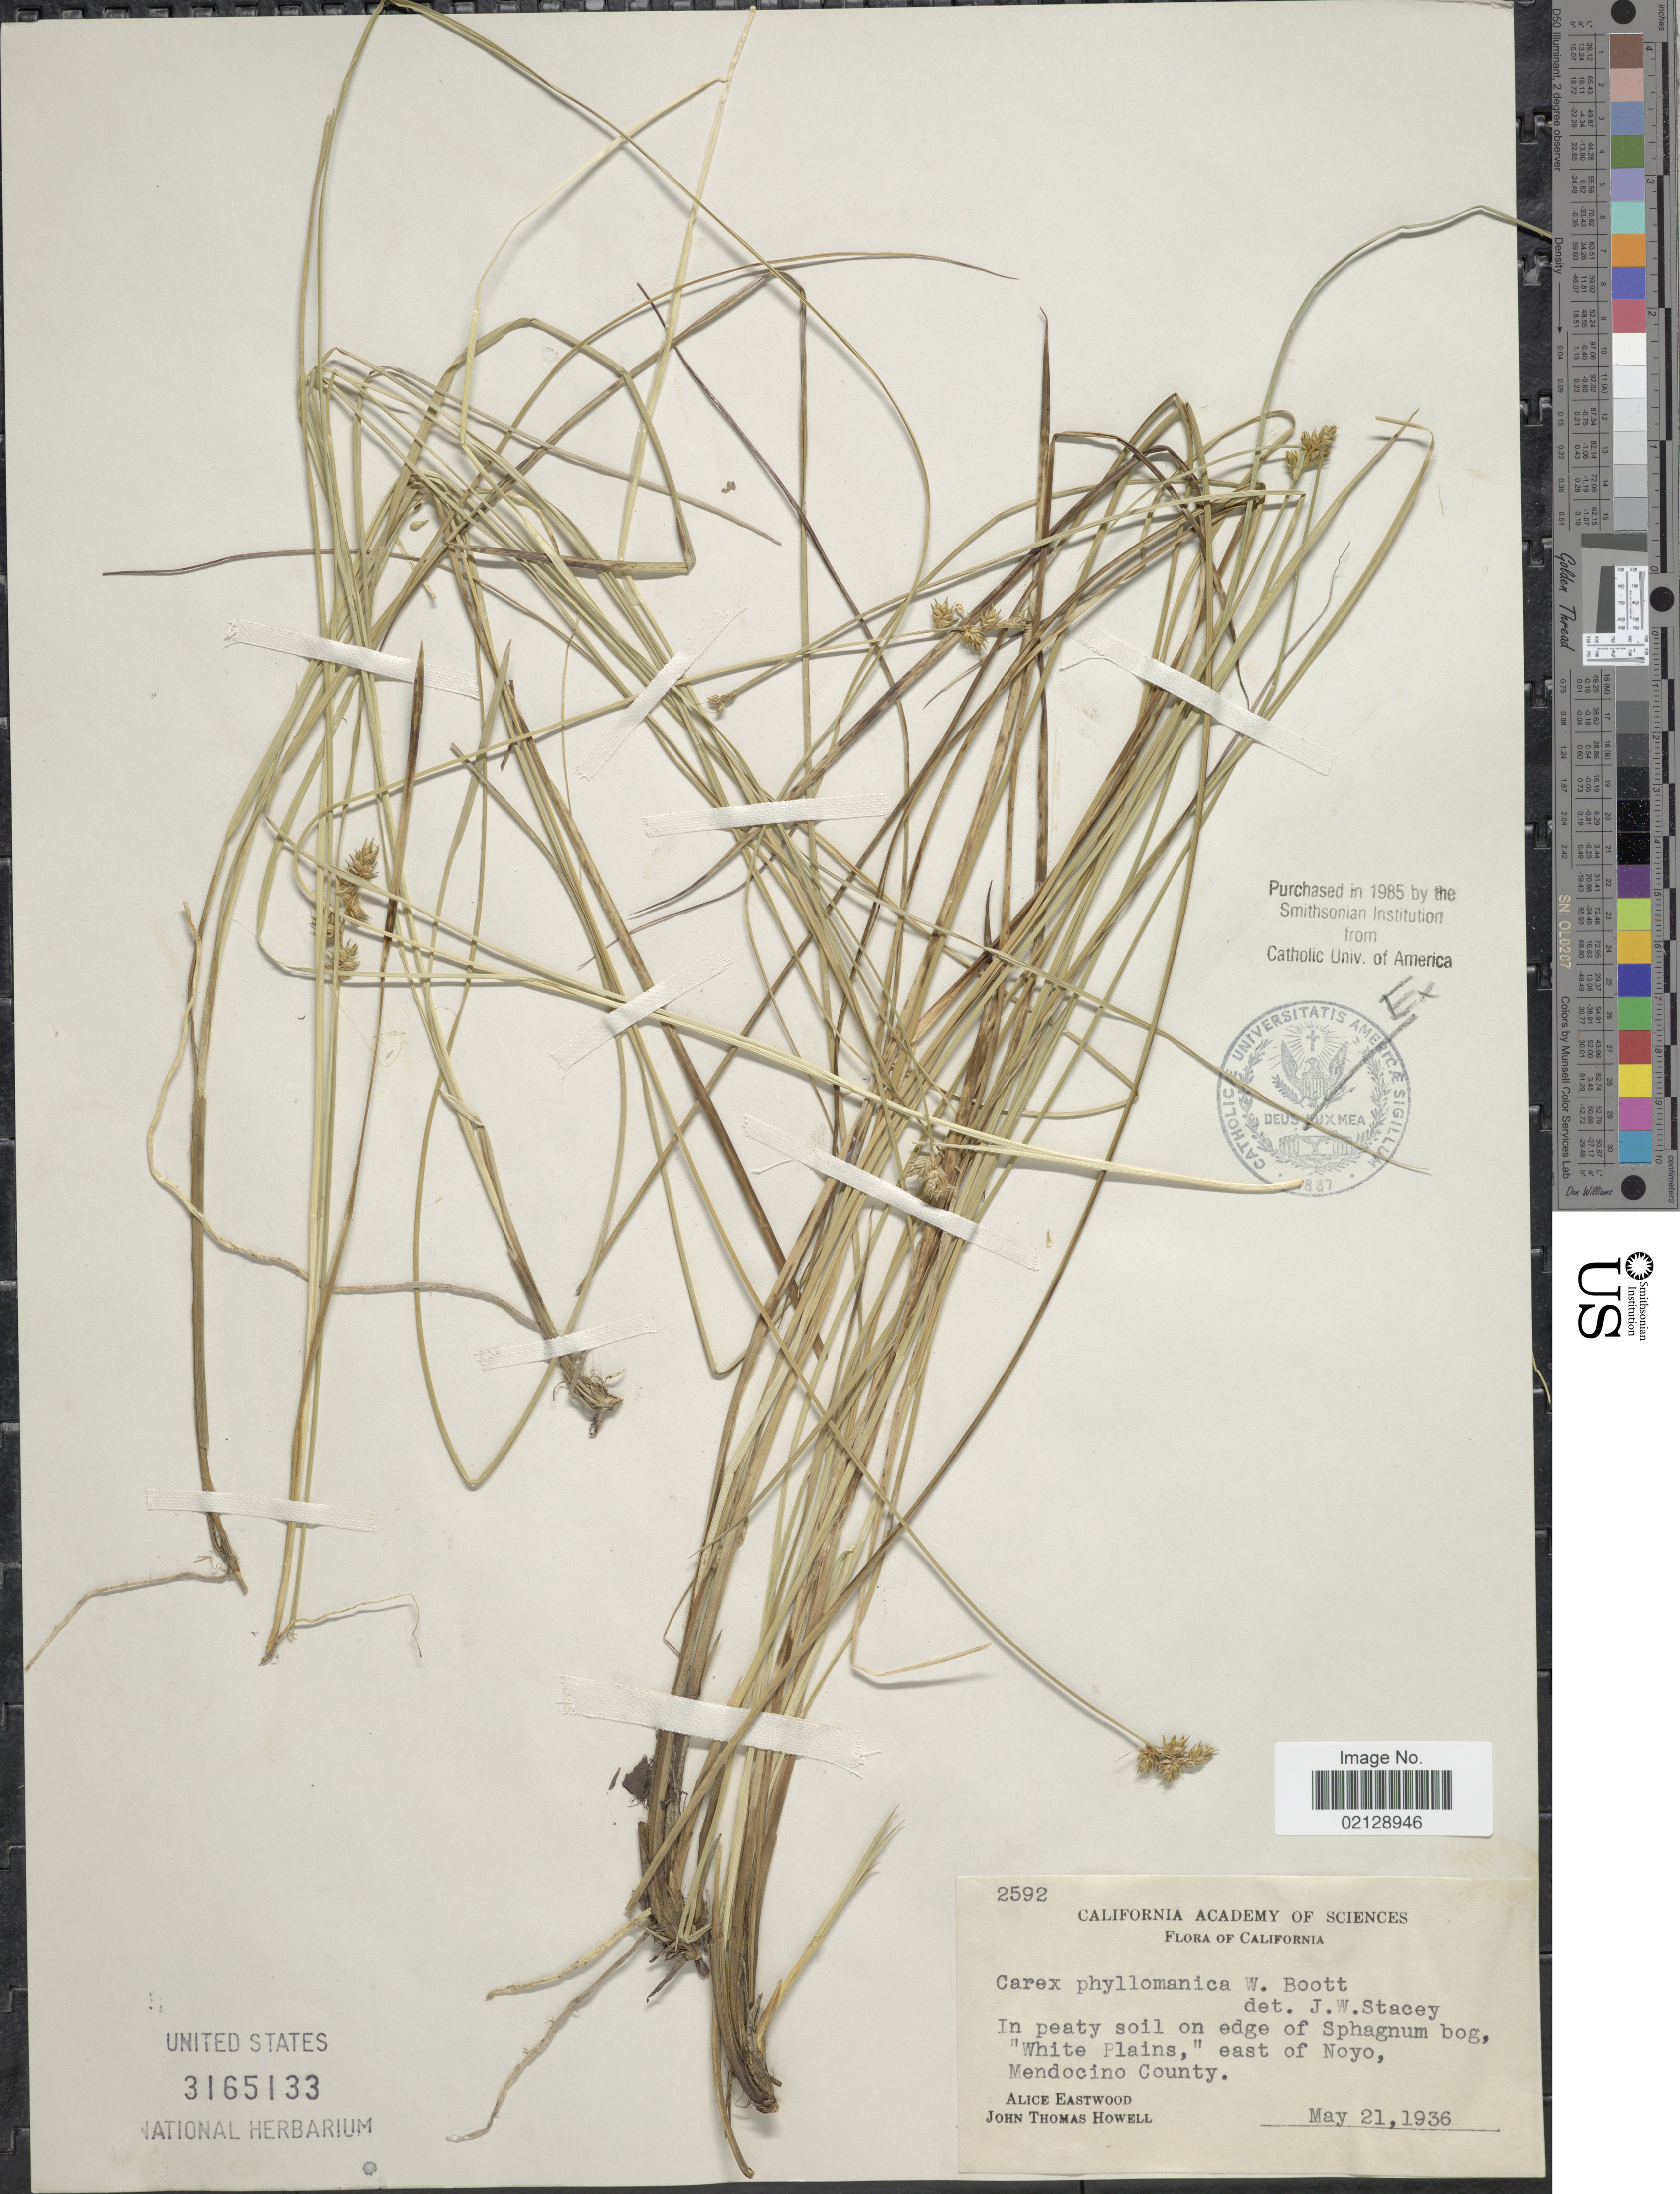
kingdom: Plantae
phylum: Tracheophyta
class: Liliopsida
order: Poales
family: Cyperaceae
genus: Carex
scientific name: Carex echinata subsp. phyllomanica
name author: (W. Boott) Reznicek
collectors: A. Eastwood & J. T. Howell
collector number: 2592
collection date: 1936-05-21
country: United States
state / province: California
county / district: Mendocino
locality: In peaty soil on edge of Sphagnum bog, "White Plains", east of Noyo, Mendocino County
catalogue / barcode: US 3165133